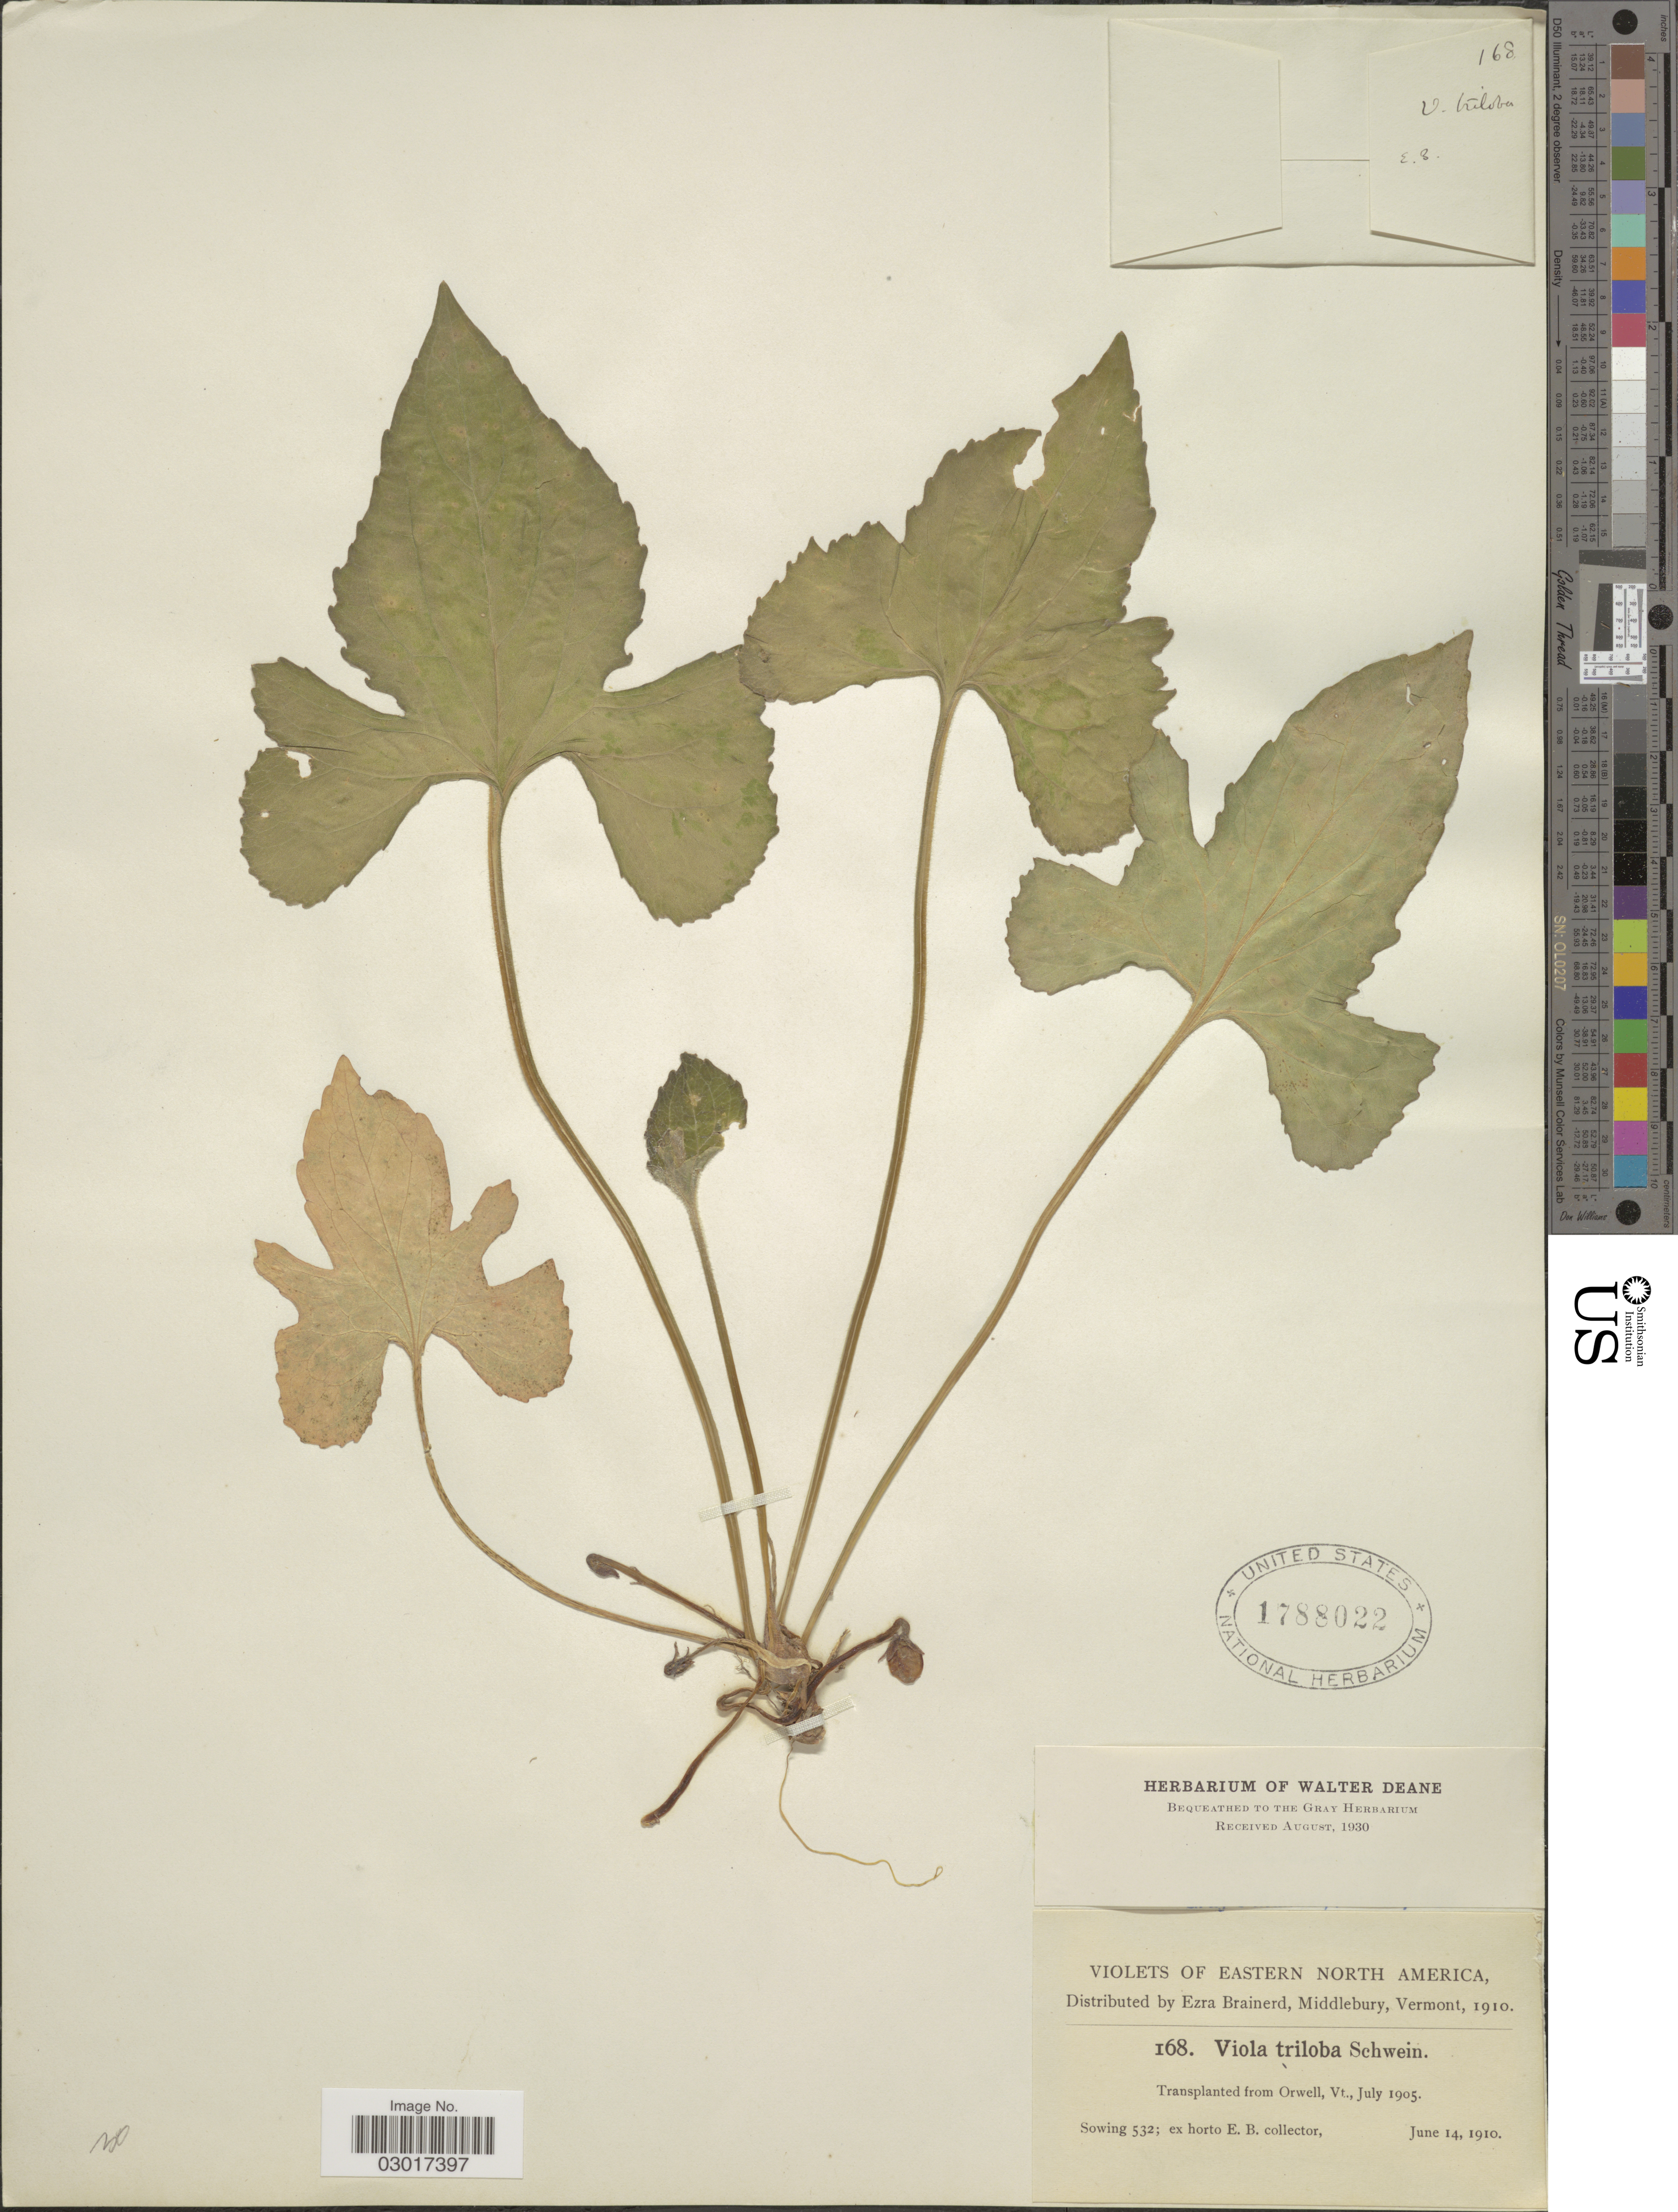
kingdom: Plantae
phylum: Tracheophyta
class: Magnoliopsida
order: Malpighiales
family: Violaceae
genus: Viola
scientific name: Viola triloba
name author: Schwein.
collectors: ex herb. Ezra Brainerd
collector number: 168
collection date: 1910-06-14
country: United States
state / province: Vermont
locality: Eastern North America. Transplanted from Orwell, Vt.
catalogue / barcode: US 1788022